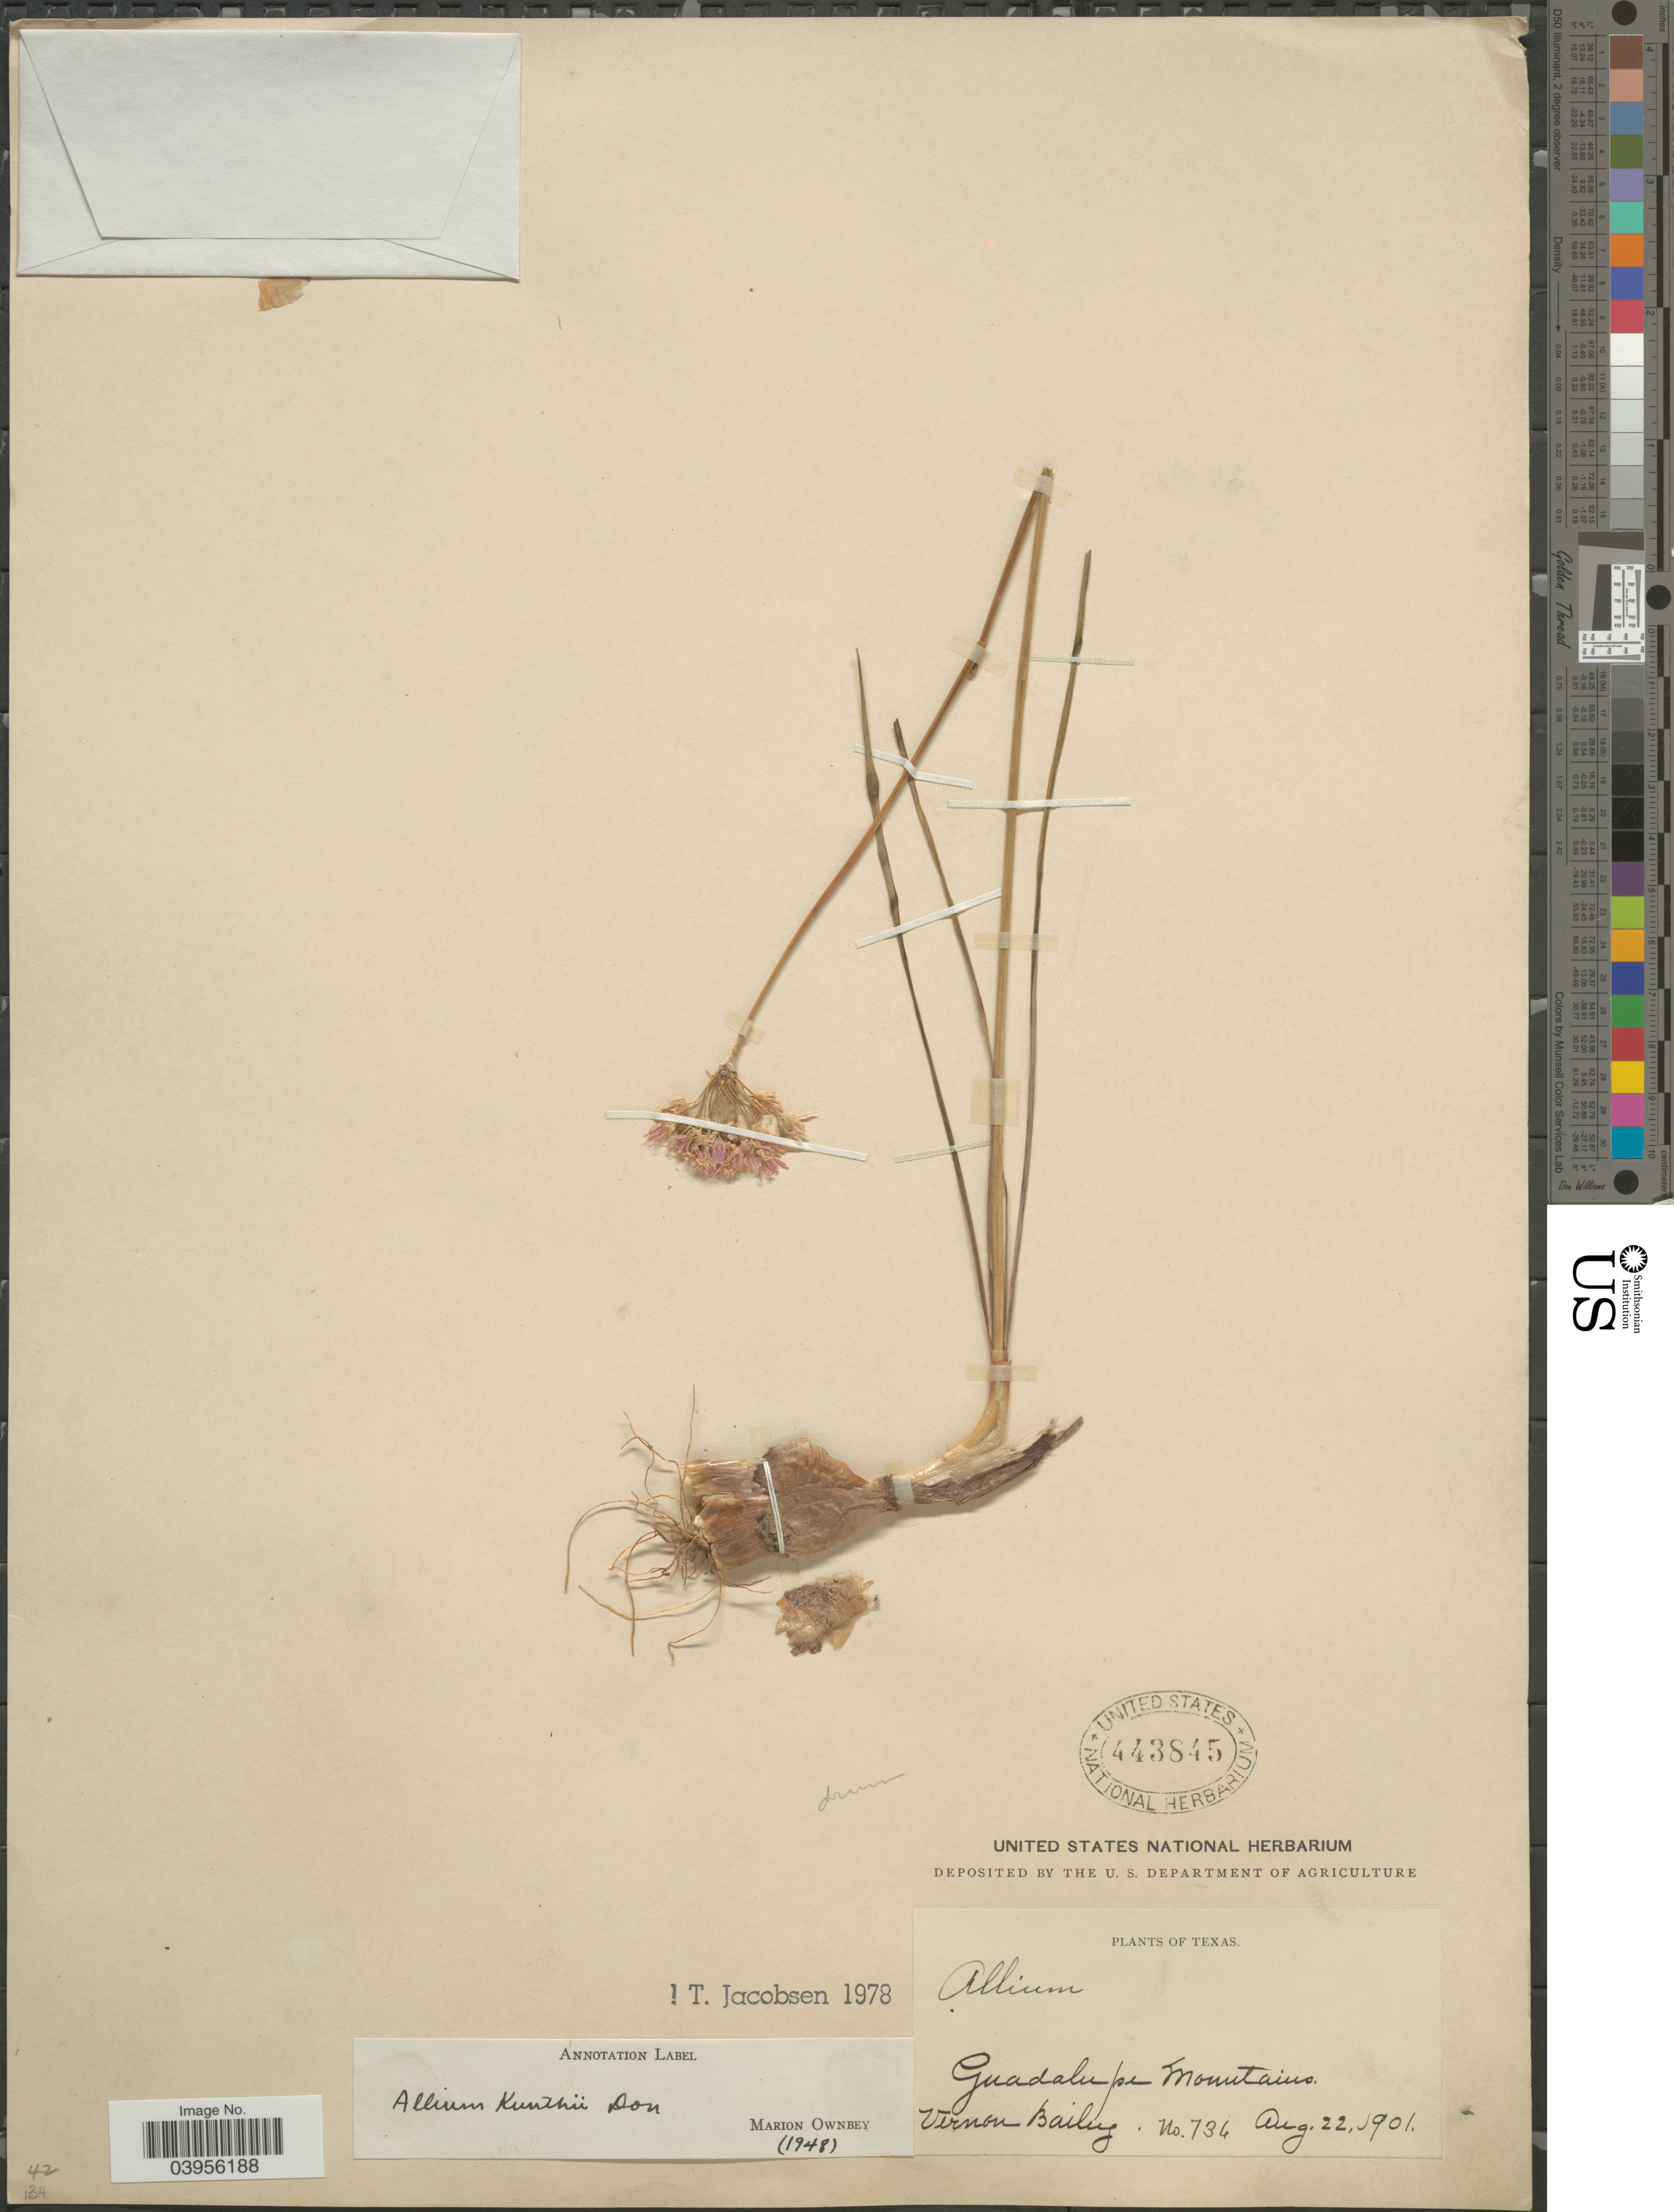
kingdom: Plantae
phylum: Tracheophyta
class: Liliopsida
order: Asparagales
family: Amaryllidaceae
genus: Allium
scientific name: Allium kunthii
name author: G. Don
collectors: V. O. Bailey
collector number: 736*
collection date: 1901-08-22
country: United States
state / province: Texas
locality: Guadalupe Mountains.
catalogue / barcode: US 443845